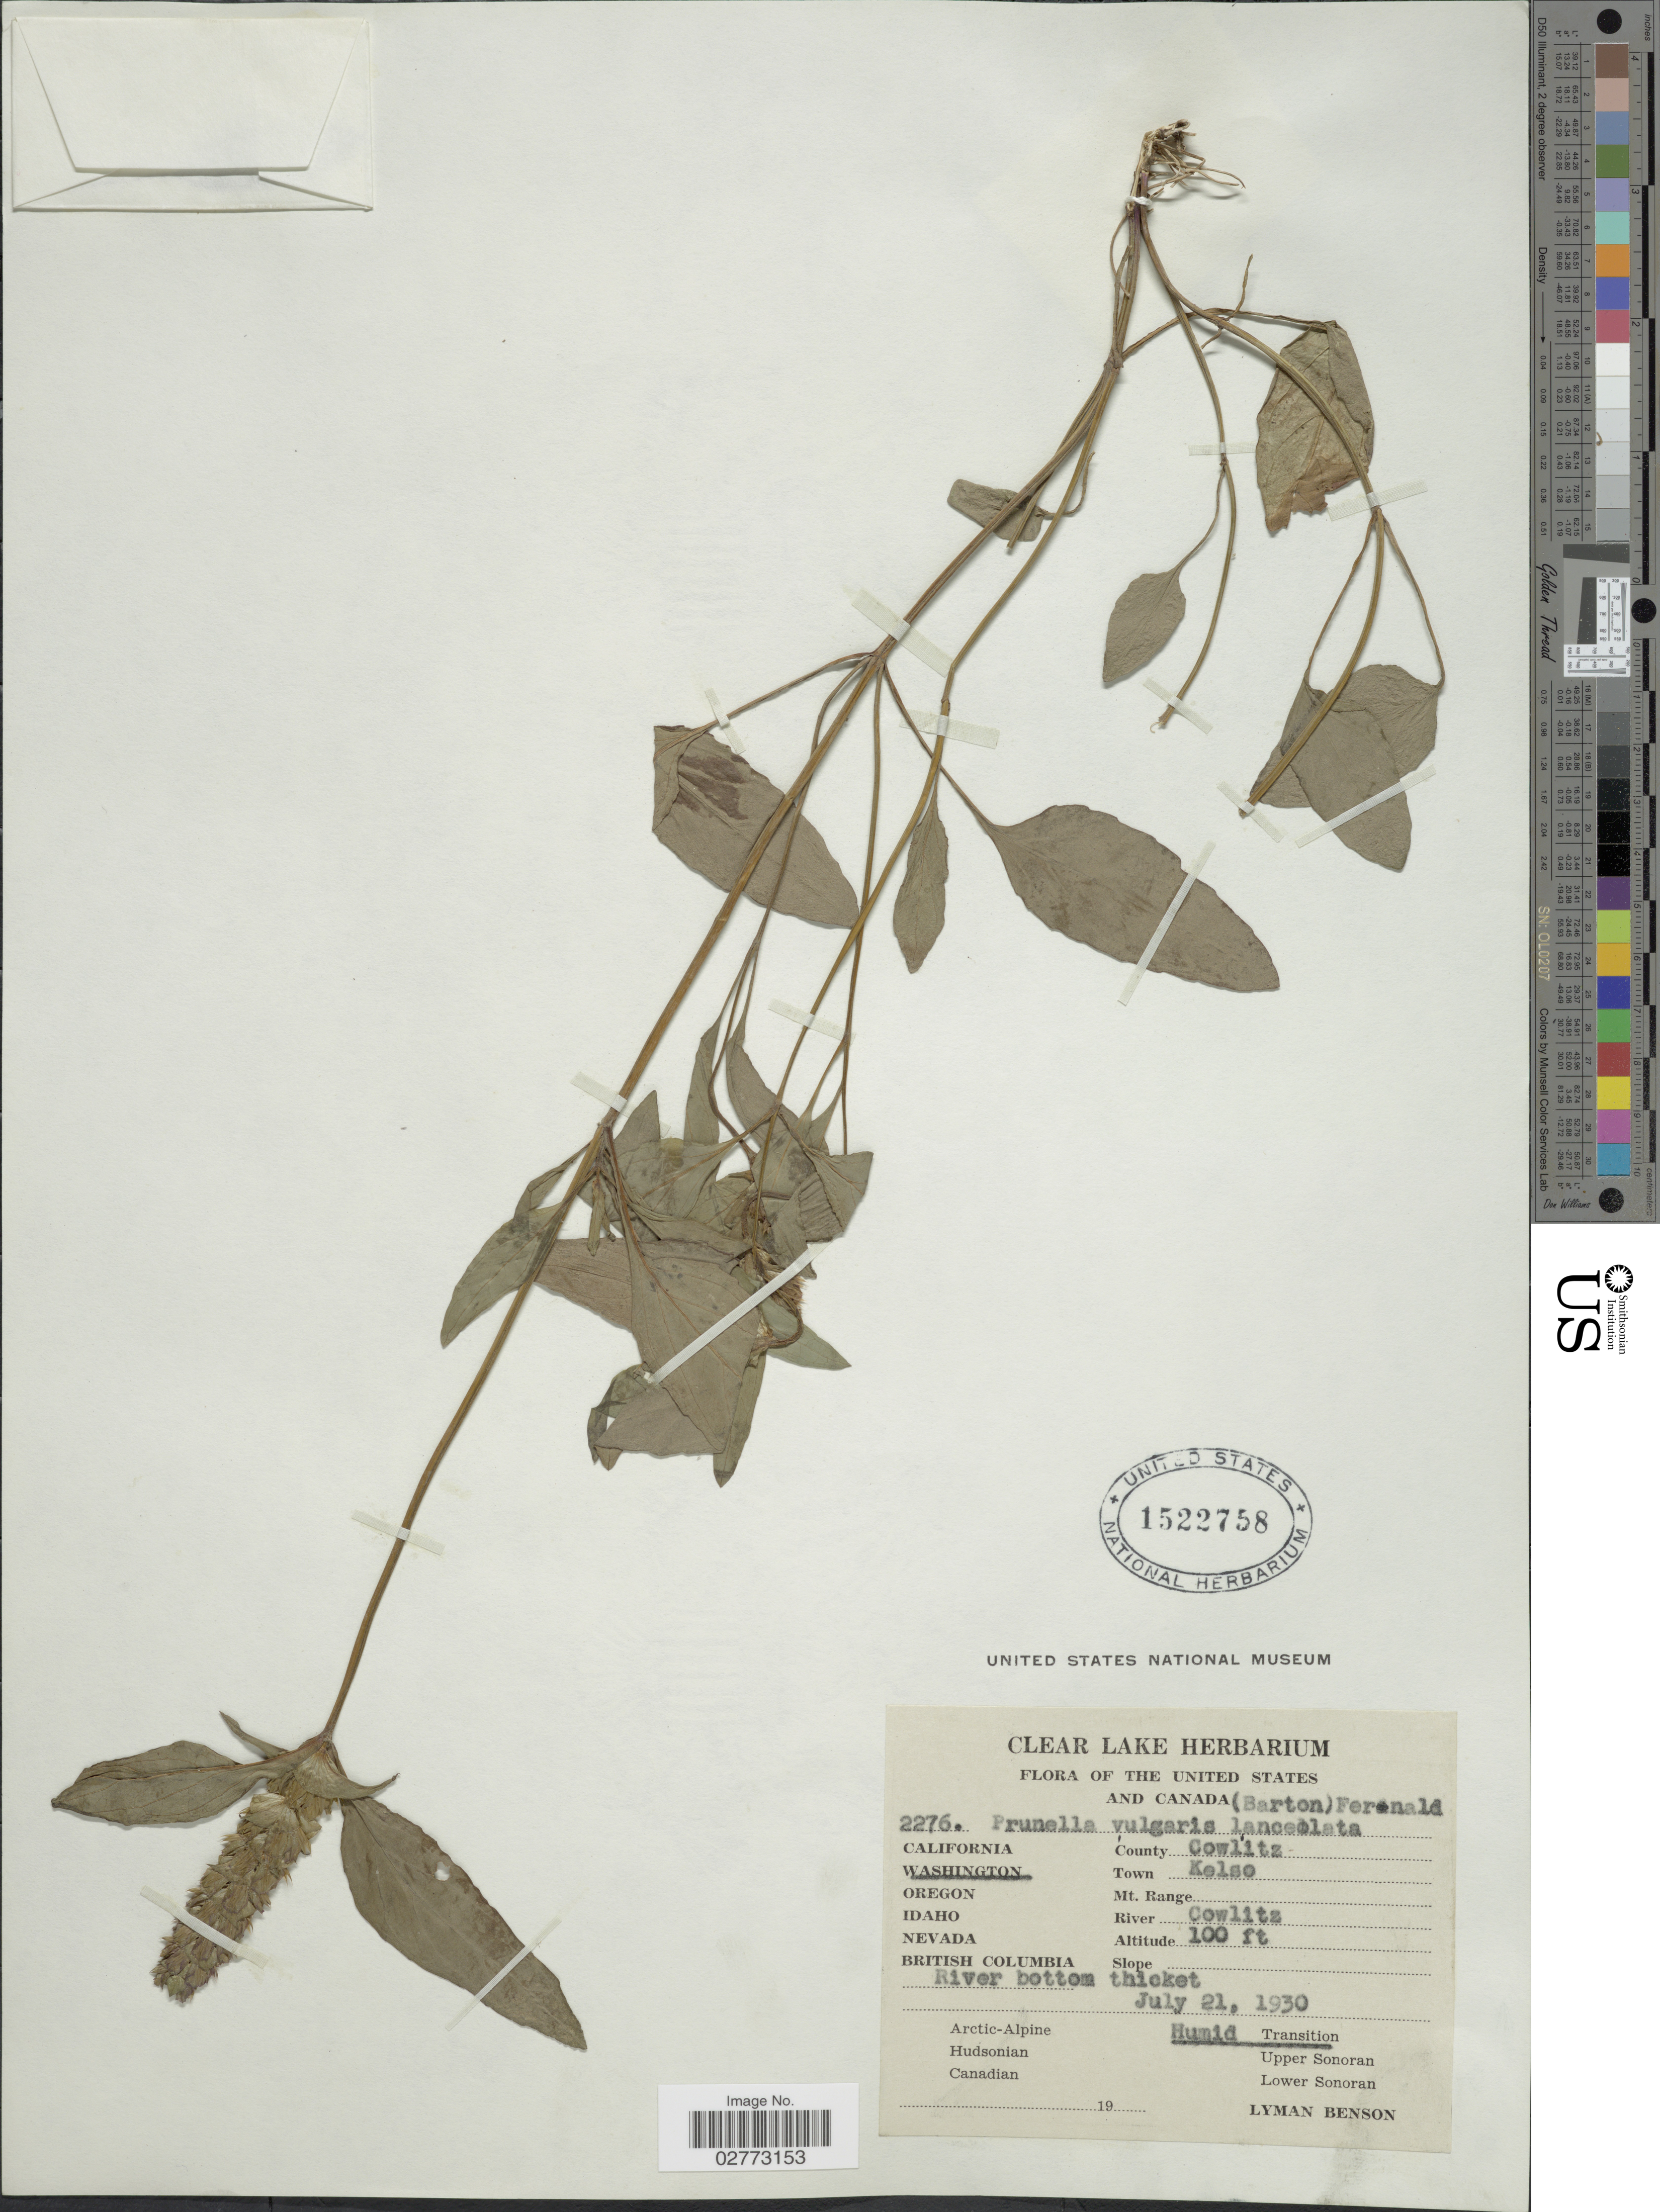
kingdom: Plantae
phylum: Tracheophyta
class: Magnoliopsida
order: Lamiales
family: Lamiaceae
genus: Prunella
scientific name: Prunella vulgaris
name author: L.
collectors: L. D. Benson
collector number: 2276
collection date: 1930-07-21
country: United States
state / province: Washington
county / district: Cowlitz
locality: County Cowlitz, Town Kelso, River Cowlitz.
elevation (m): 30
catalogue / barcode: US 1522758